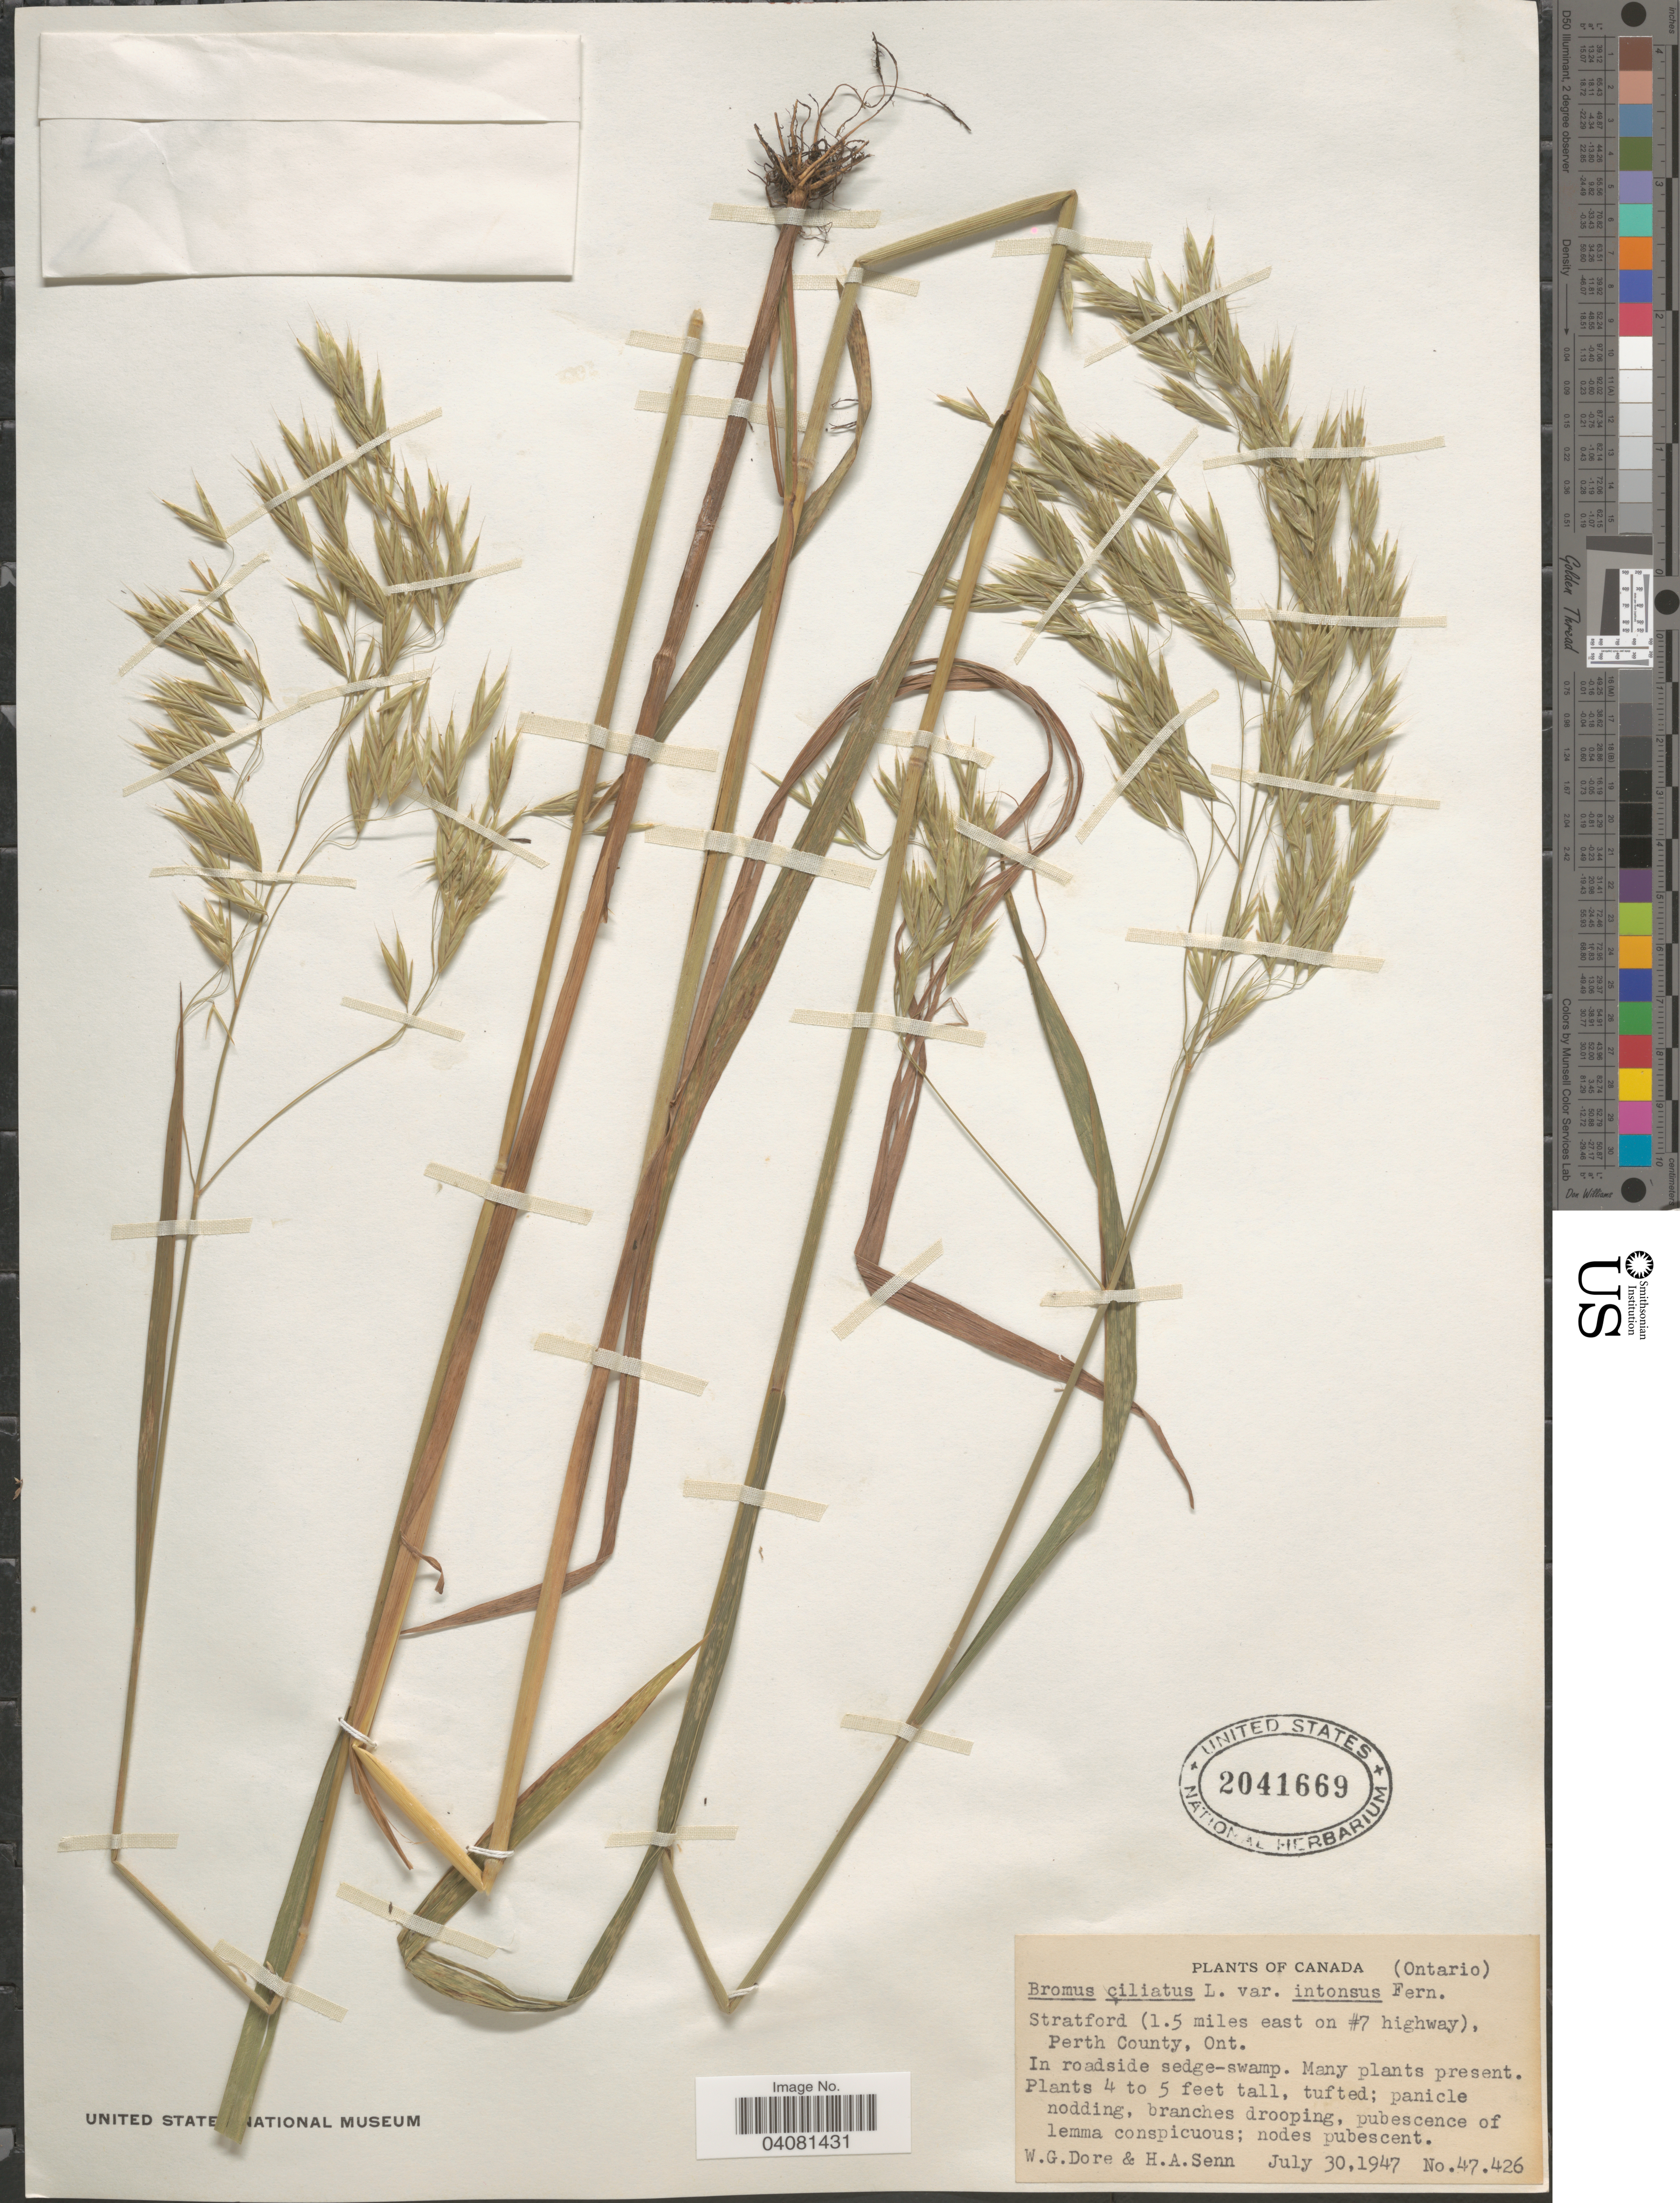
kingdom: Plantae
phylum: Tracheophyta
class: Liliopsida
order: Poales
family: Poaceae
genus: Bromus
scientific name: Bromus ciliatus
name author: L.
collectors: W. Dore & H. Senn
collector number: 47426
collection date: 1947-07-30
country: Canada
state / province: Ontario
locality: Stratford (1.5 miles east on #7 highway), Perth County. In roadside sedge-swamp.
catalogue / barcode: US 2041669